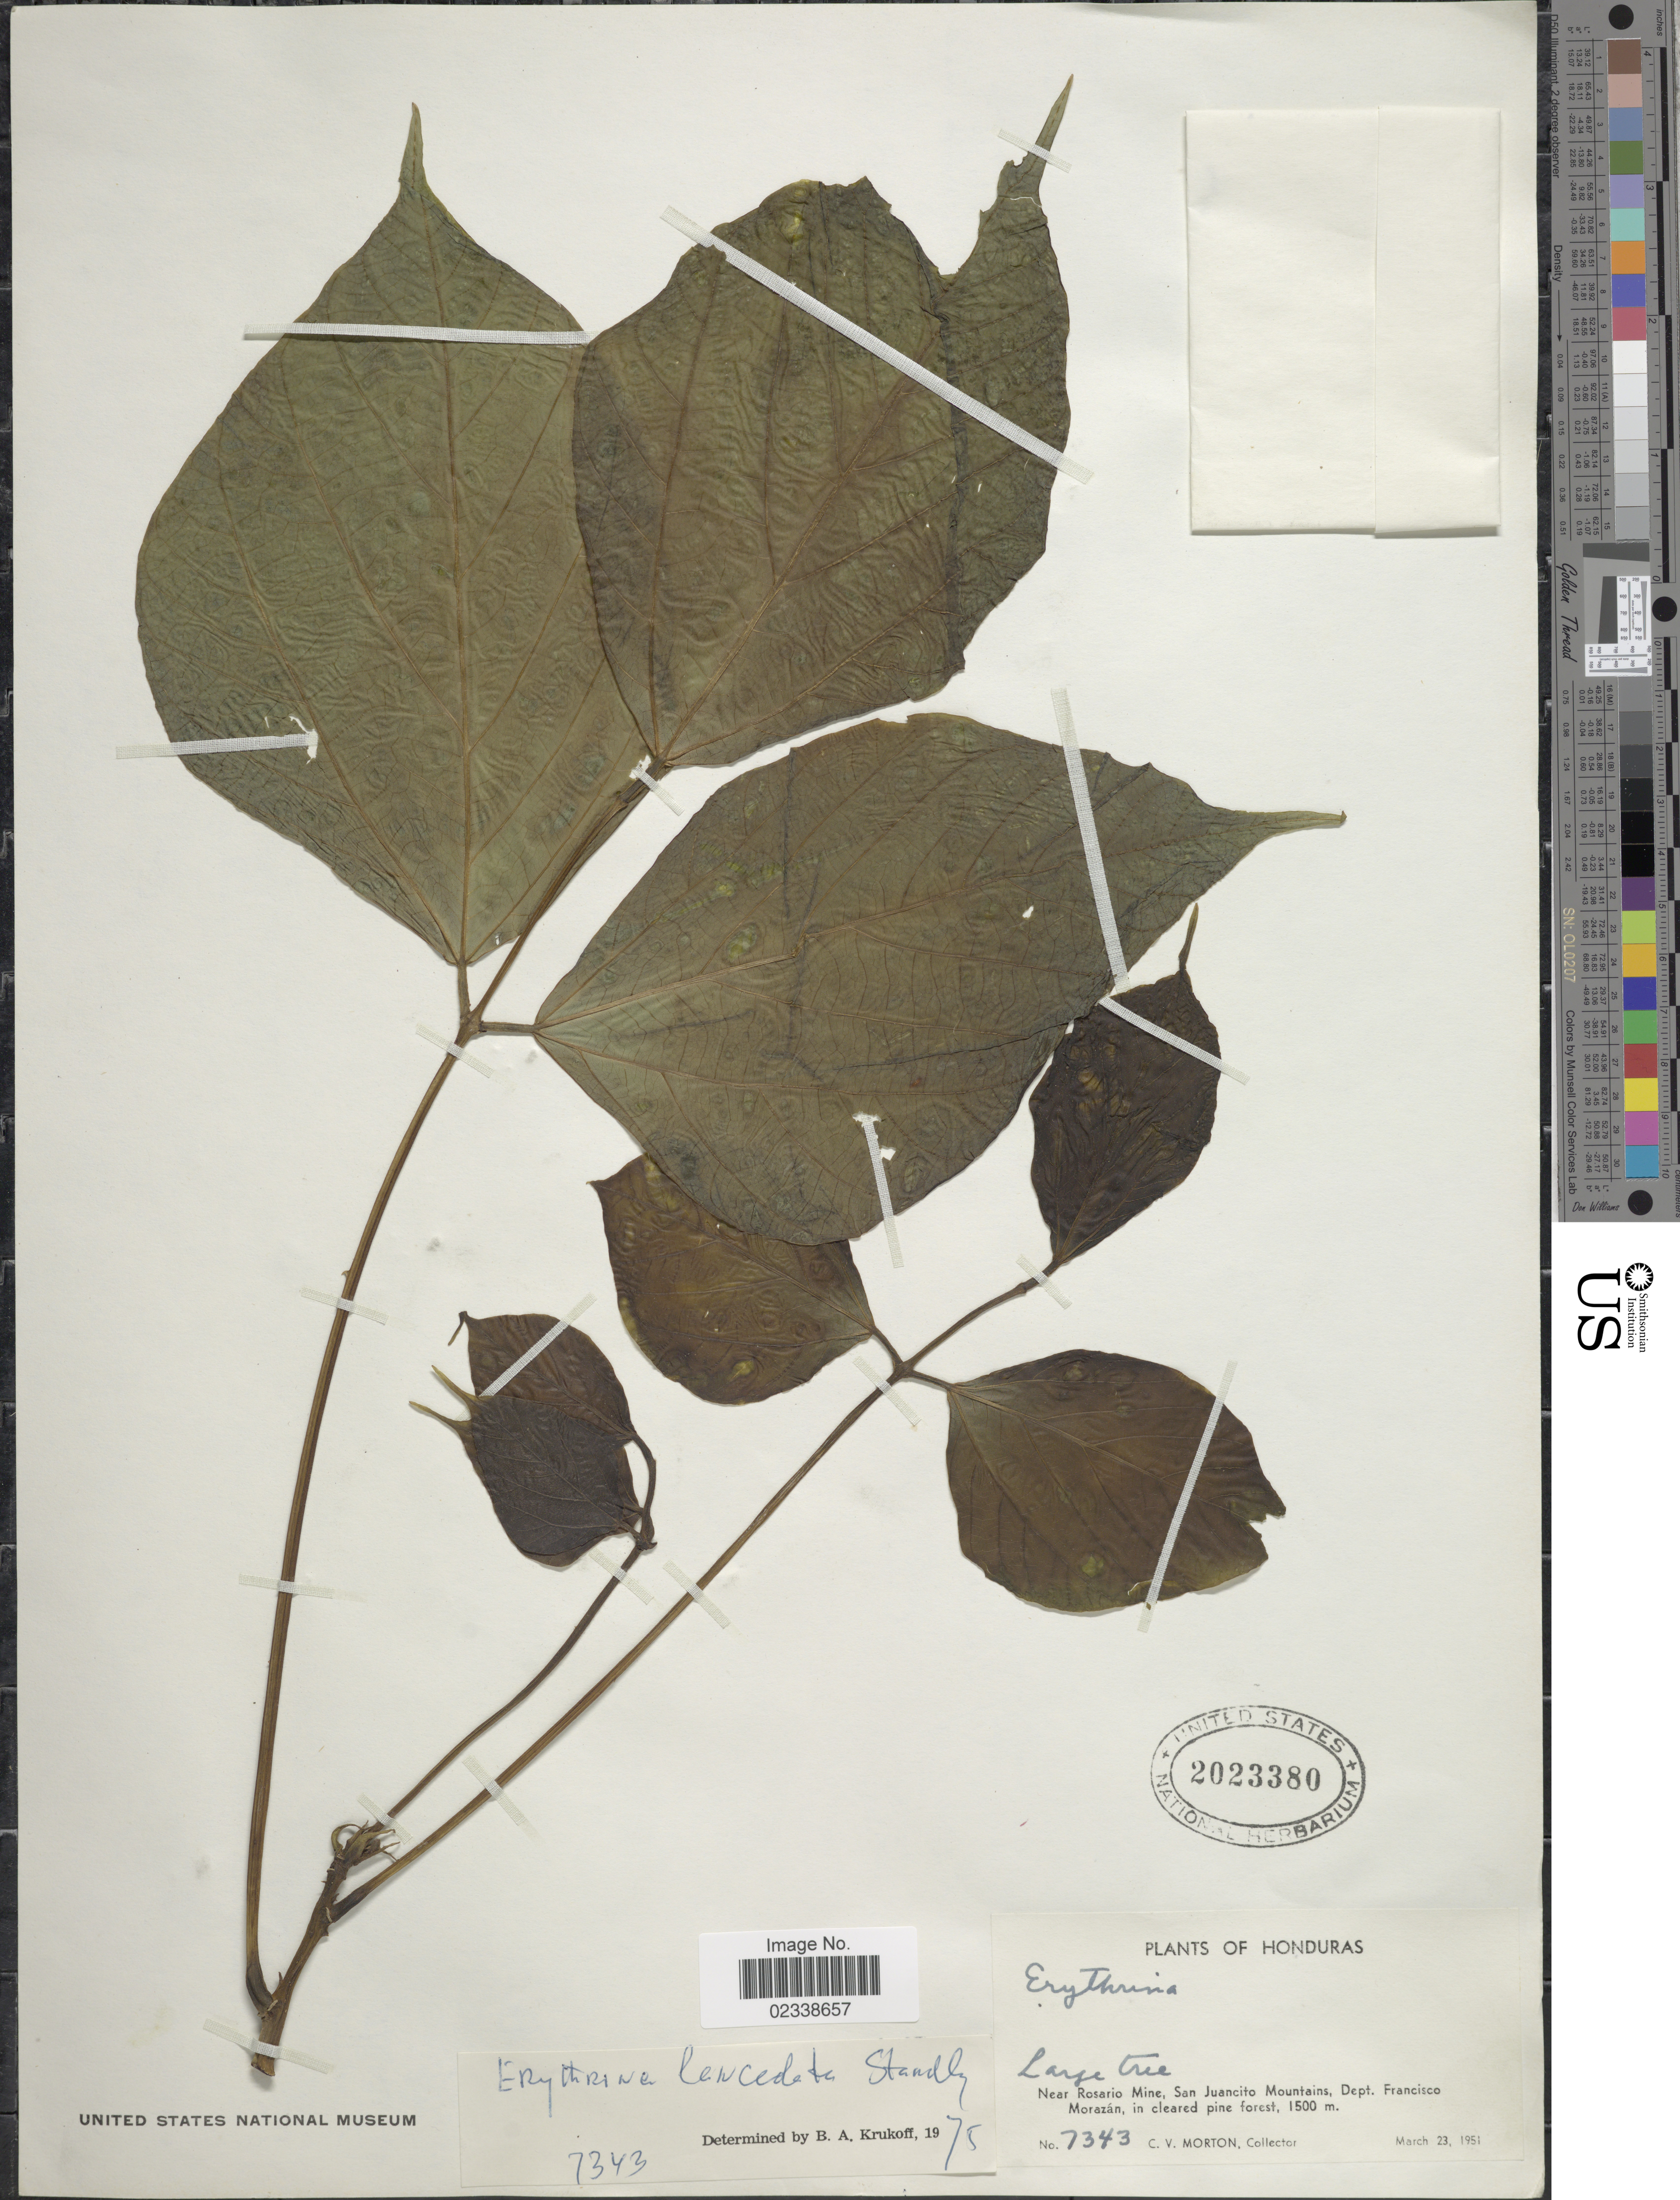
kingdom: Plantae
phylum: Tracheophyta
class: Magnoliopsida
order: Fabales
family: Fabaceae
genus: Erythrina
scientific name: Erythrina lanceolata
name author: Standl.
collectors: C. V. Morton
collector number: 7343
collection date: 1951-03-23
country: Honduras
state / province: Fco. Morazán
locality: Near Rosario Mine, San Juancito Mountains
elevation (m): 1500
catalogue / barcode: US 2023380